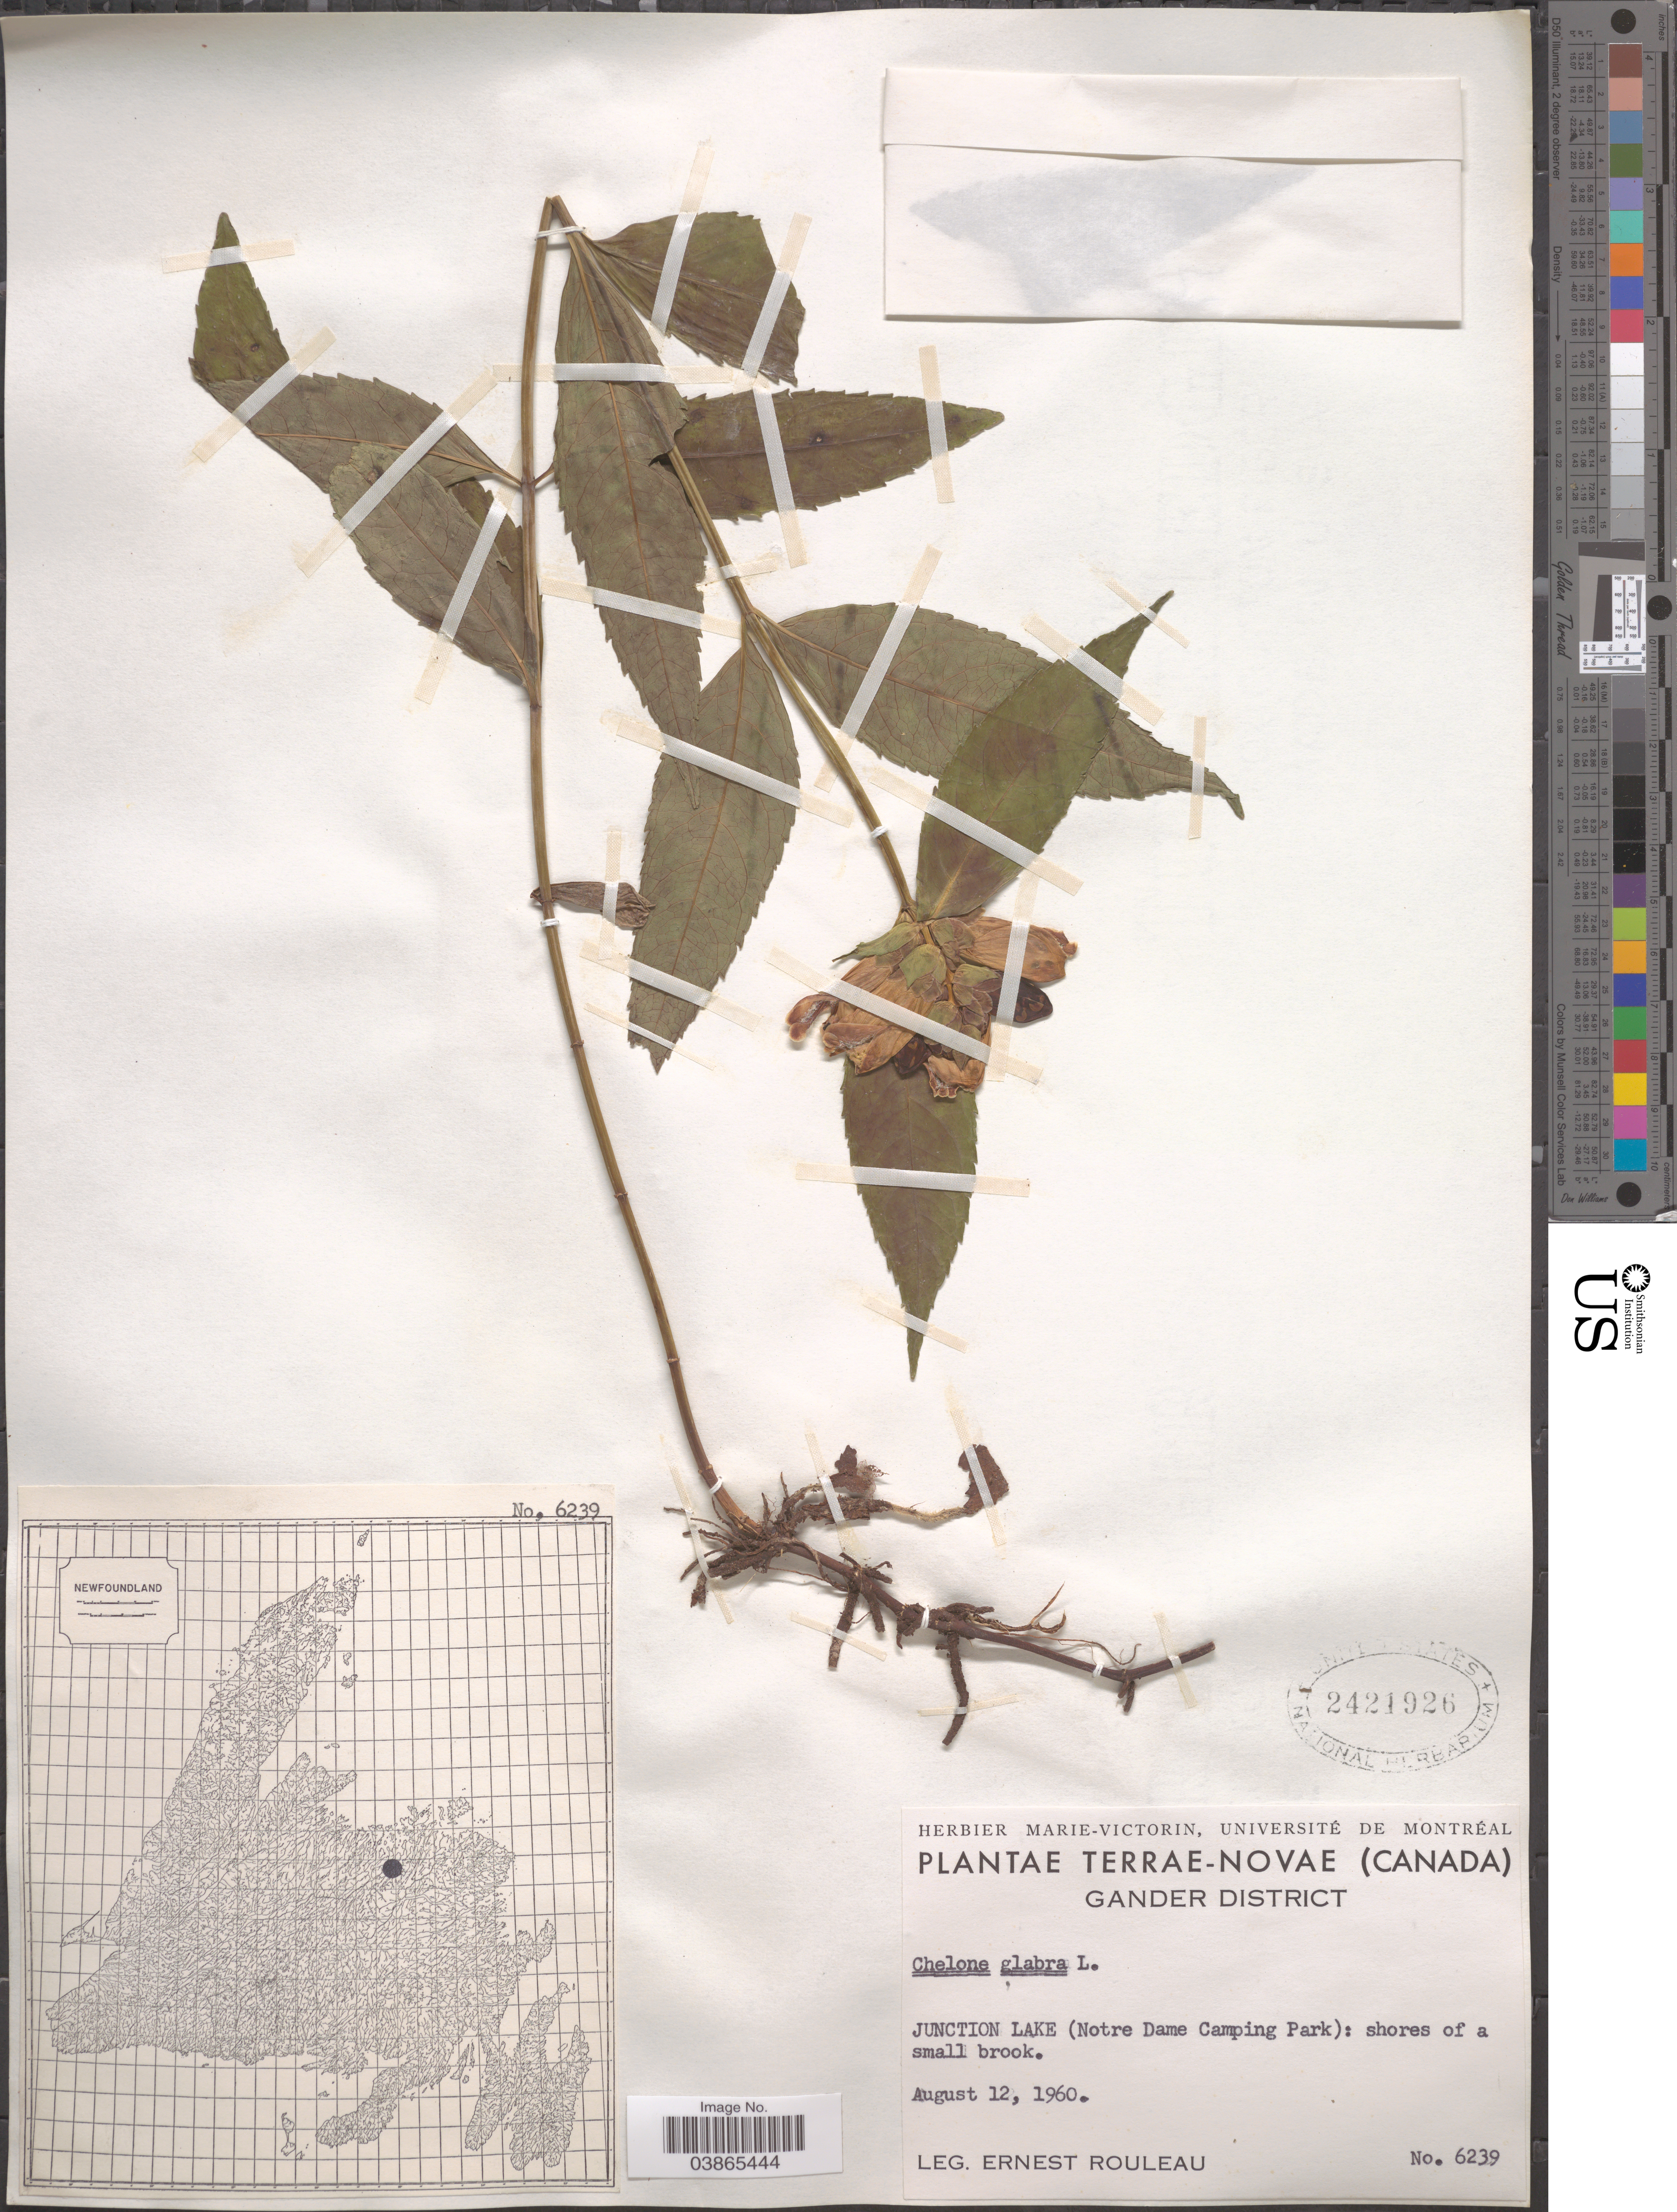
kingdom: Plantae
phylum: Tracheophyta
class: Magnoliopsida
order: Lamiales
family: Plantaginaceae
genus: Chelone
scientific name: Chelone glabra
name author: L.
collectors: J. Rouleau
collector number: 6239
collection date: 1960-08-12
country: Canada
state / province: Newfoundland and Labrador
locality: Terrae-Novae. Gander District. Junction Lake (Norte Dame Camping Park).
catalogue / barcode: US 2421926